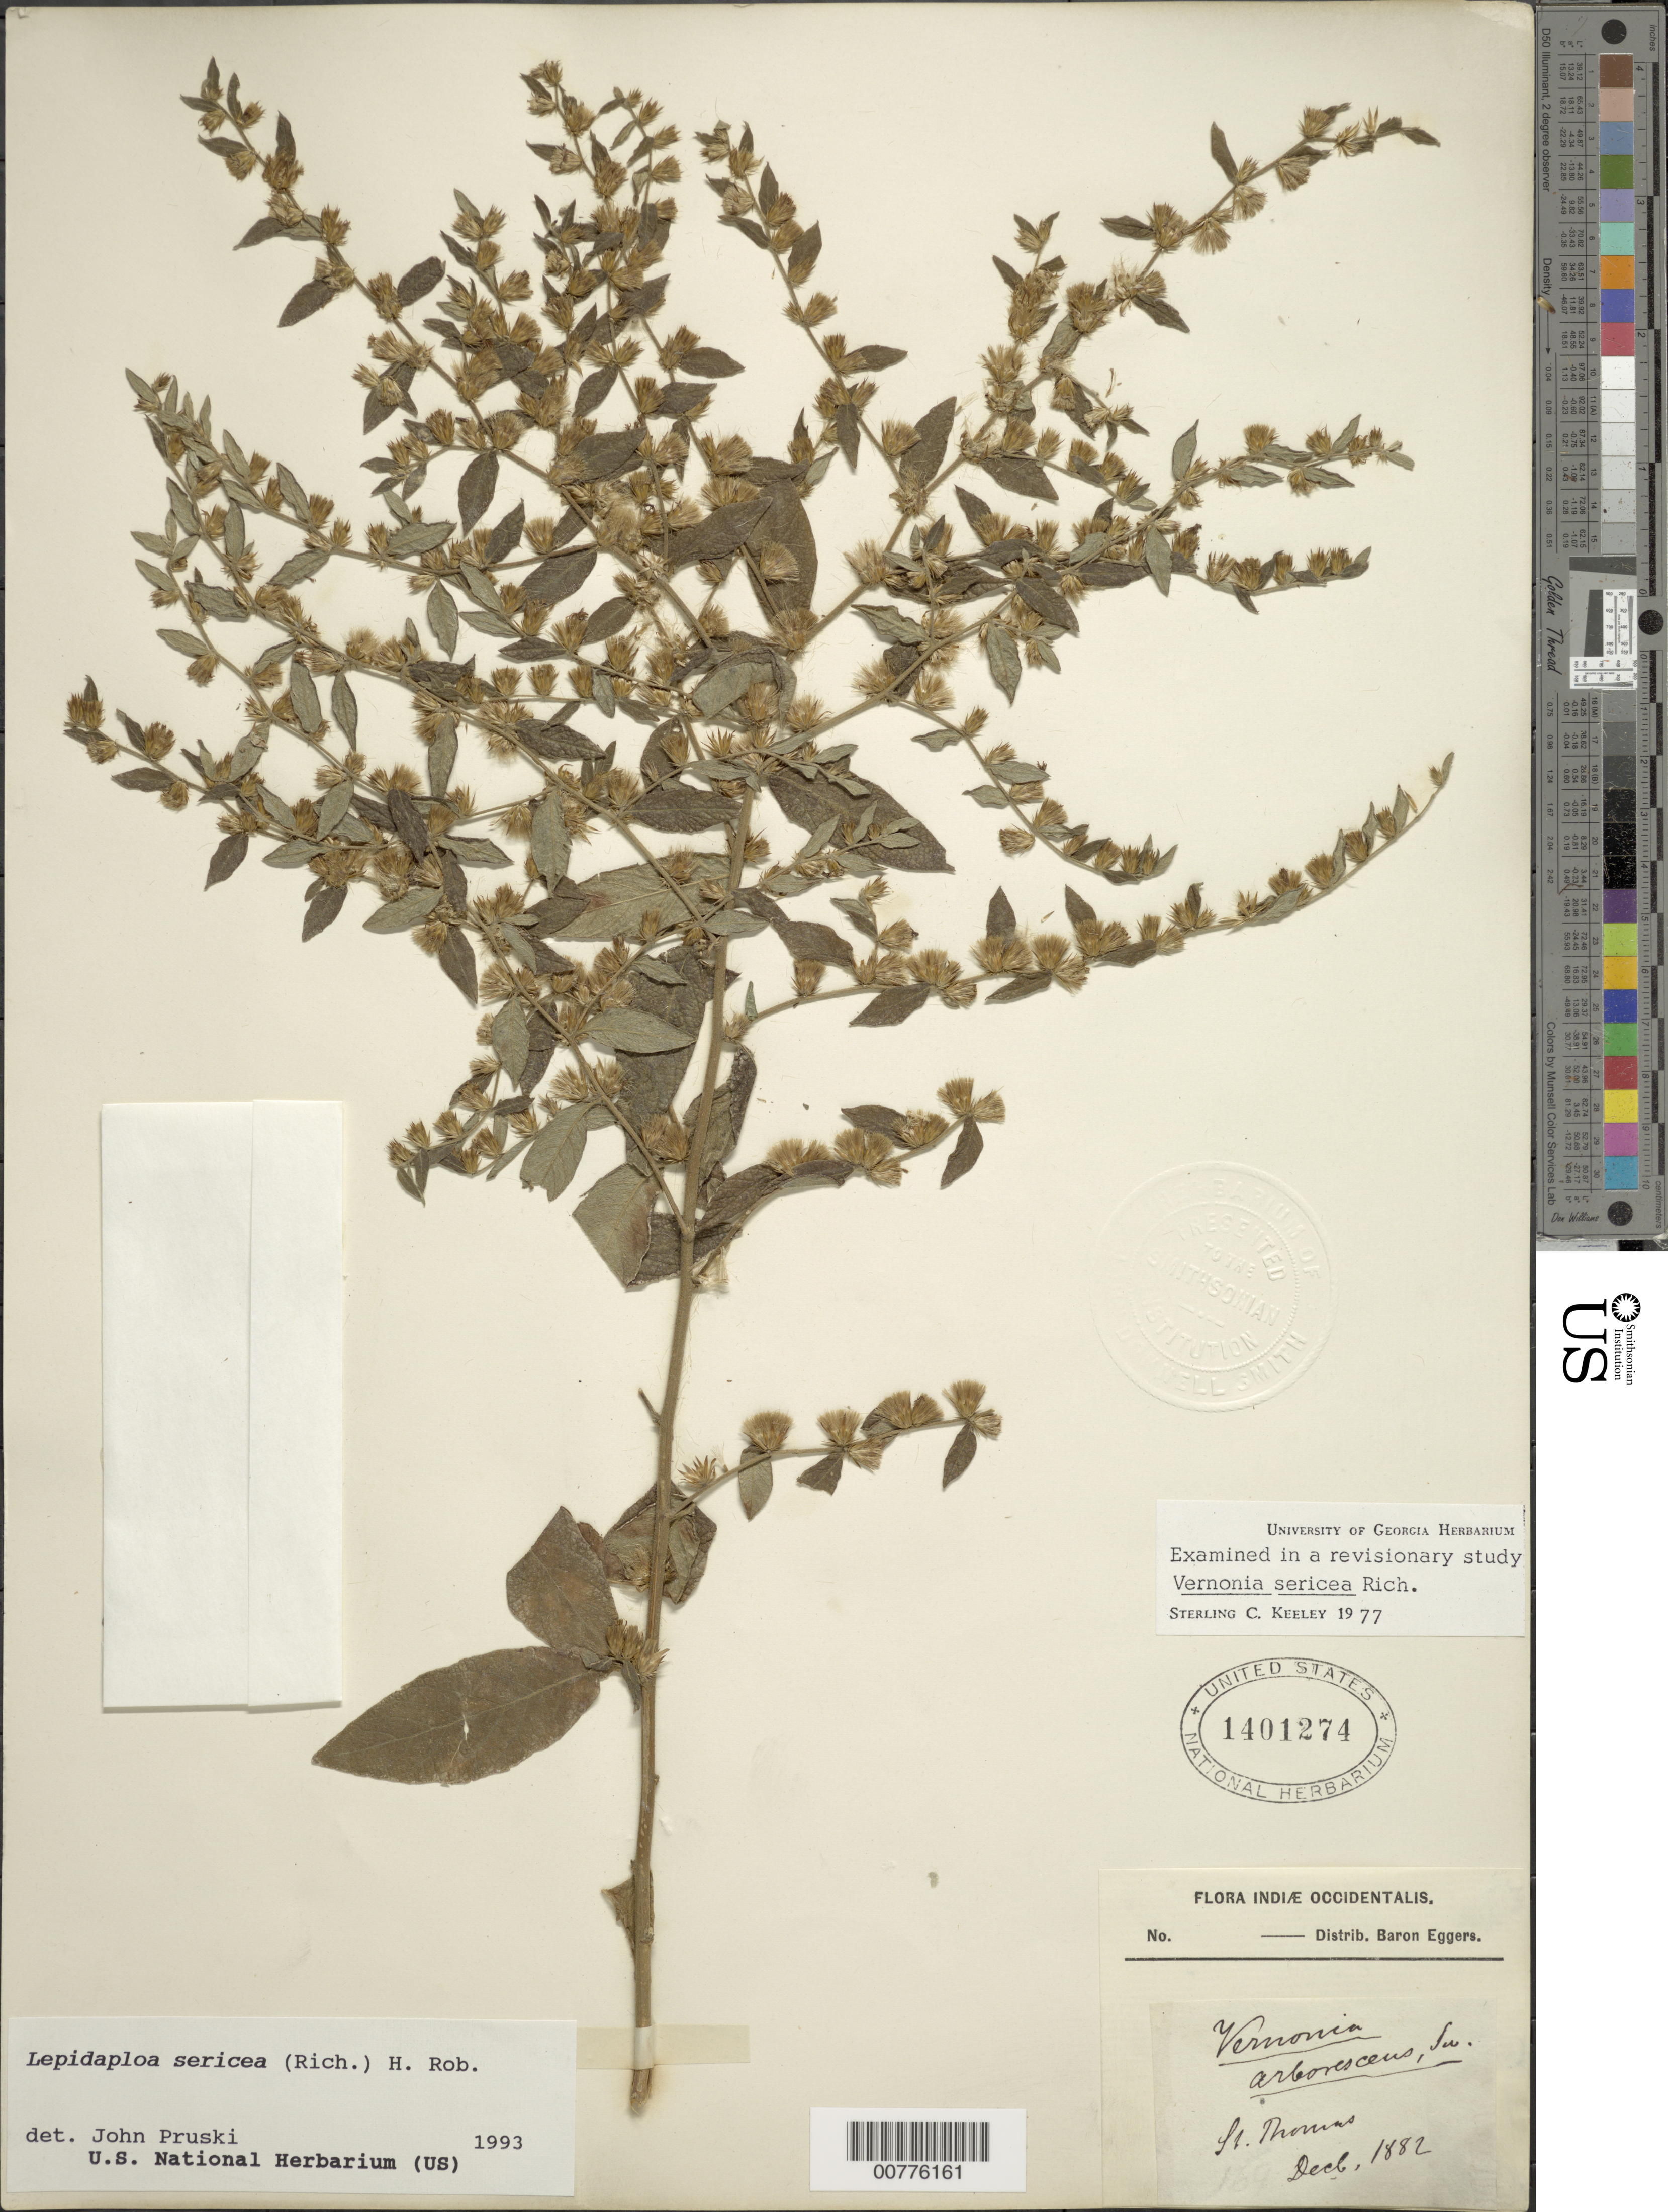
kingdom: Plantae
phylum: Tracheophyta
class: Magnoliopsida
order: Asterales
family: Asteraceae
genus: Lepidaploa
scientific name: Lepidaploa sericea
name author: (Rich.) H. Rob.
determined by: Pruski, J. F.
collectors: H. F. A. von Eggers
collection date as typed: Dec 1882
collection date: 1882-12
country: U.S. Virgin Islands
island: St. Thomas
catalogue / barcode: US 1401274